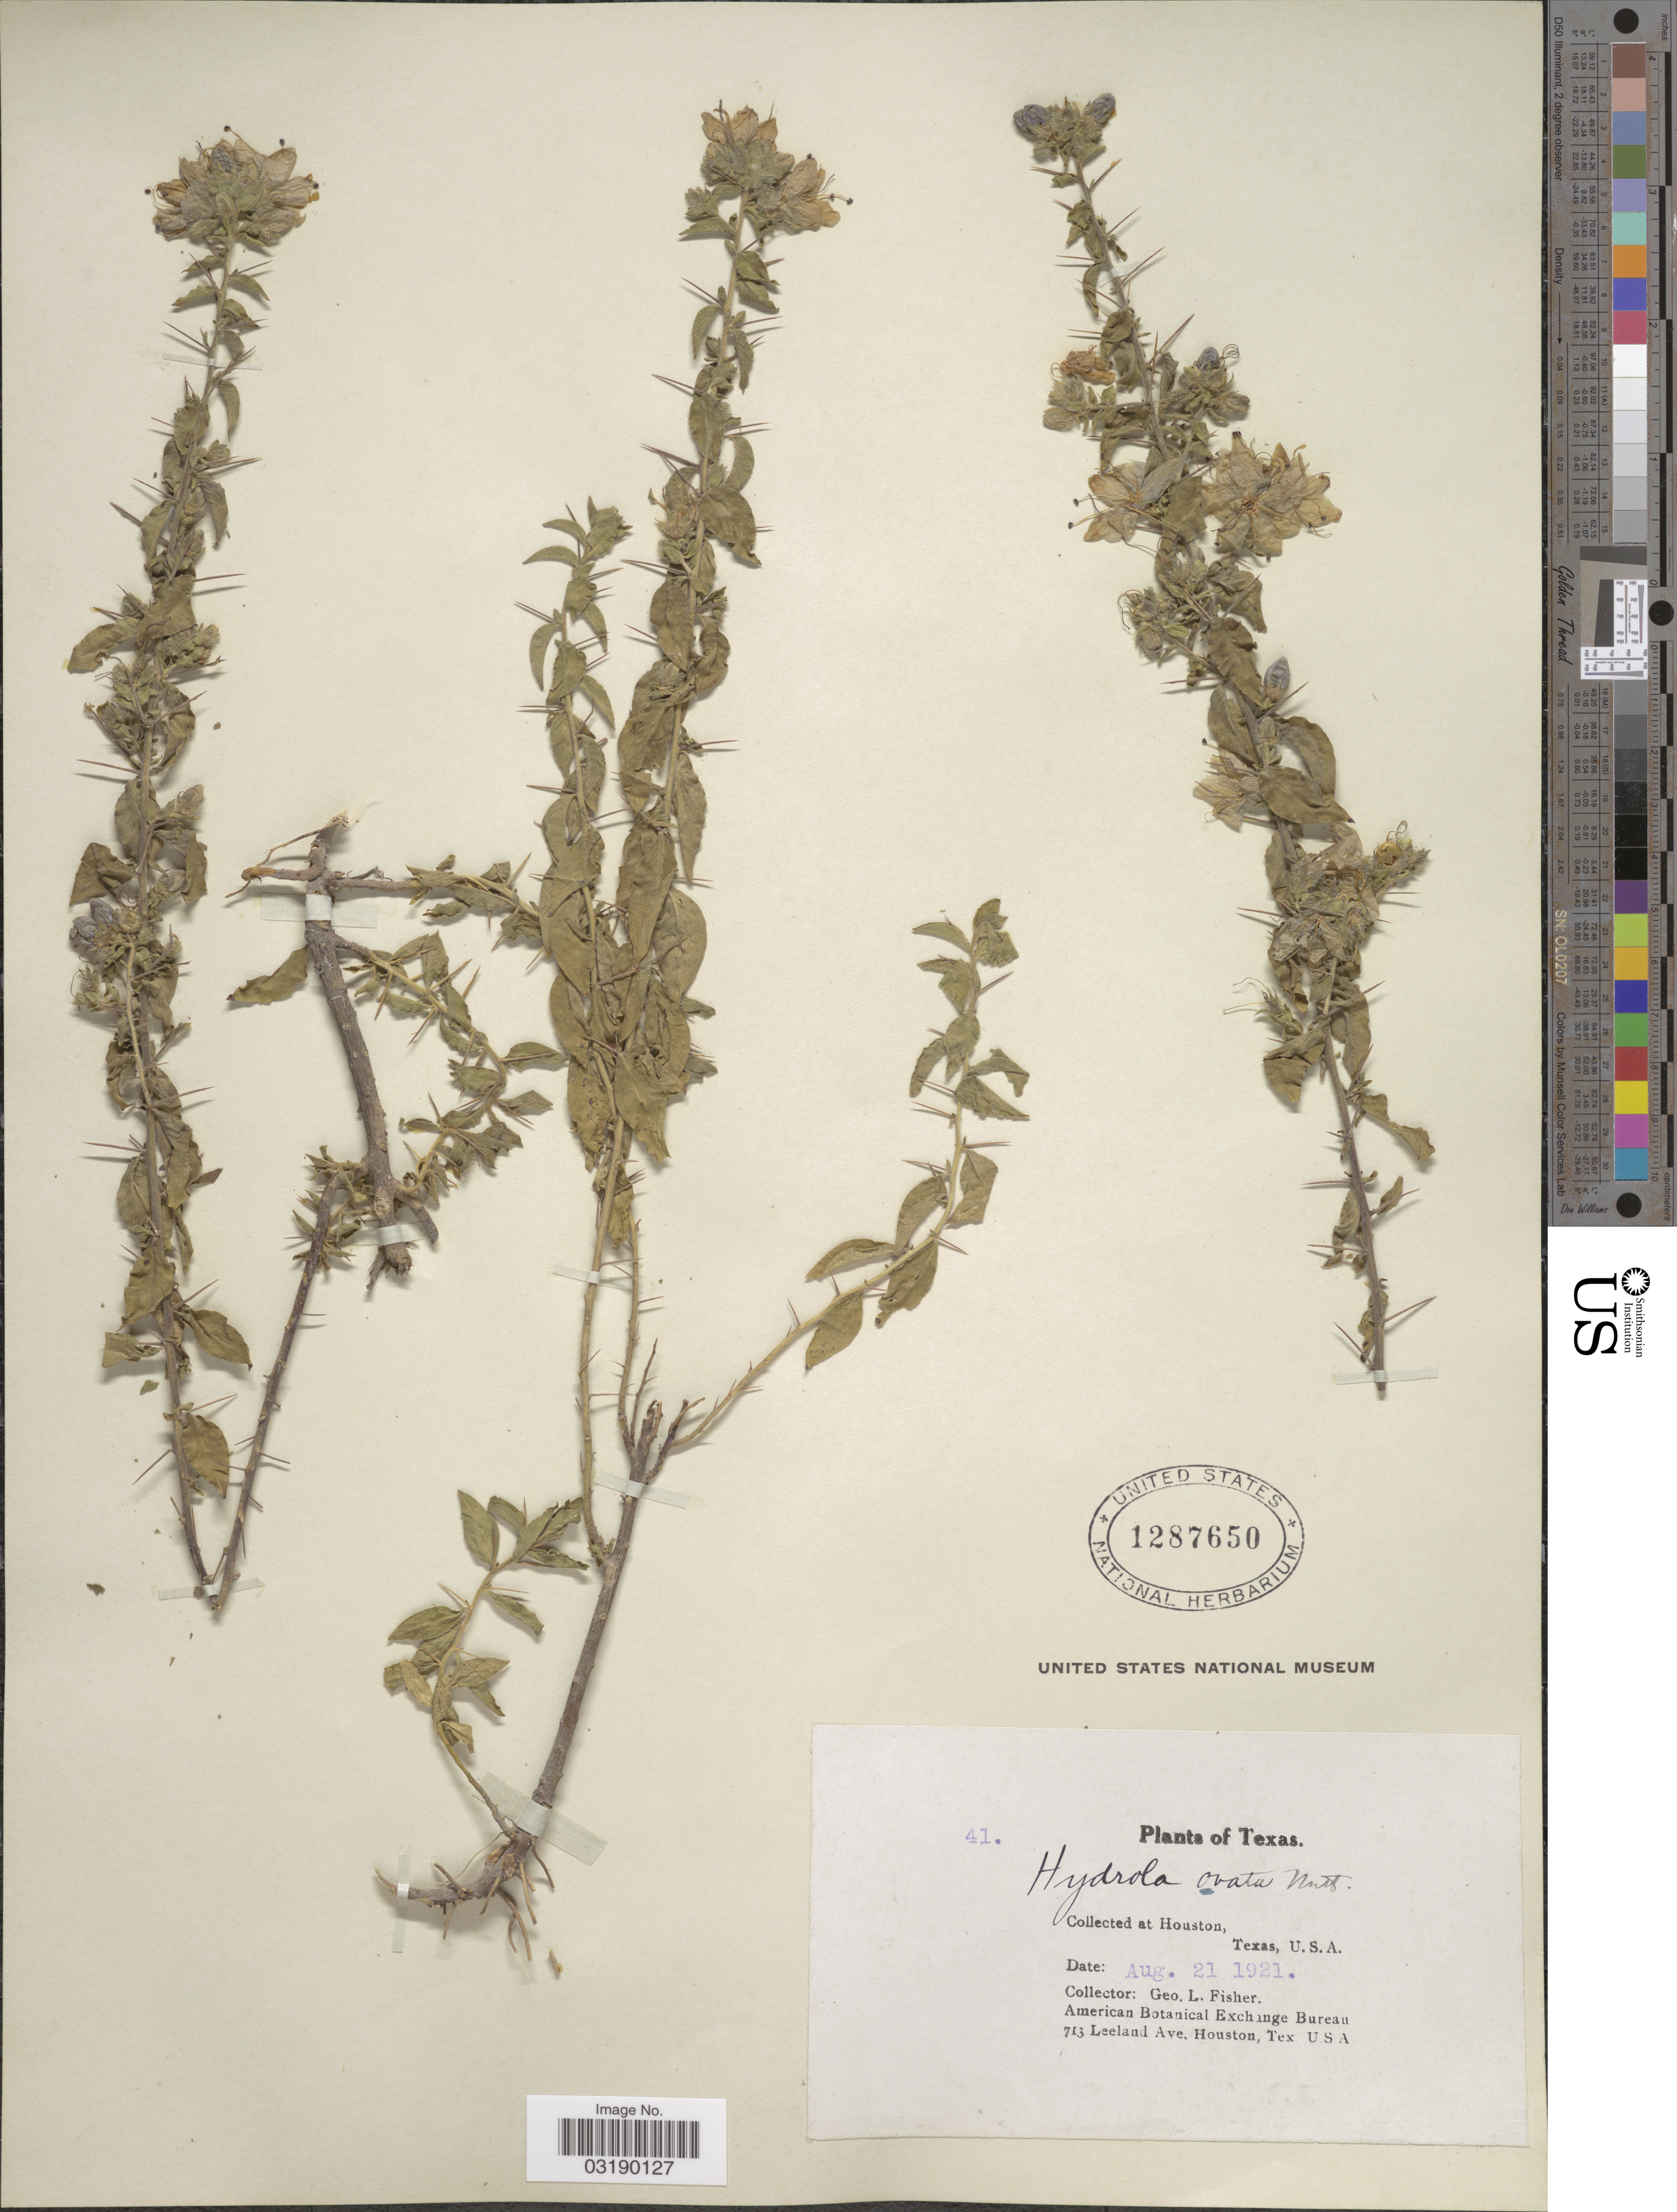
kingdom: Plantae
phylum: Tracheophyta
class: Magnoliopsida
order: Solanales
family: Hydroleaceae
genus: Hydrolea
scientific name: Hydrolea ovata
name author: Nutt. ex Choisy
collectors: G. L. Fisher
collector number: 41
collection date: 1921-08-21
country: United States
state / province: Texas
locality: Houston.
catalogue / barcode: US 1287650